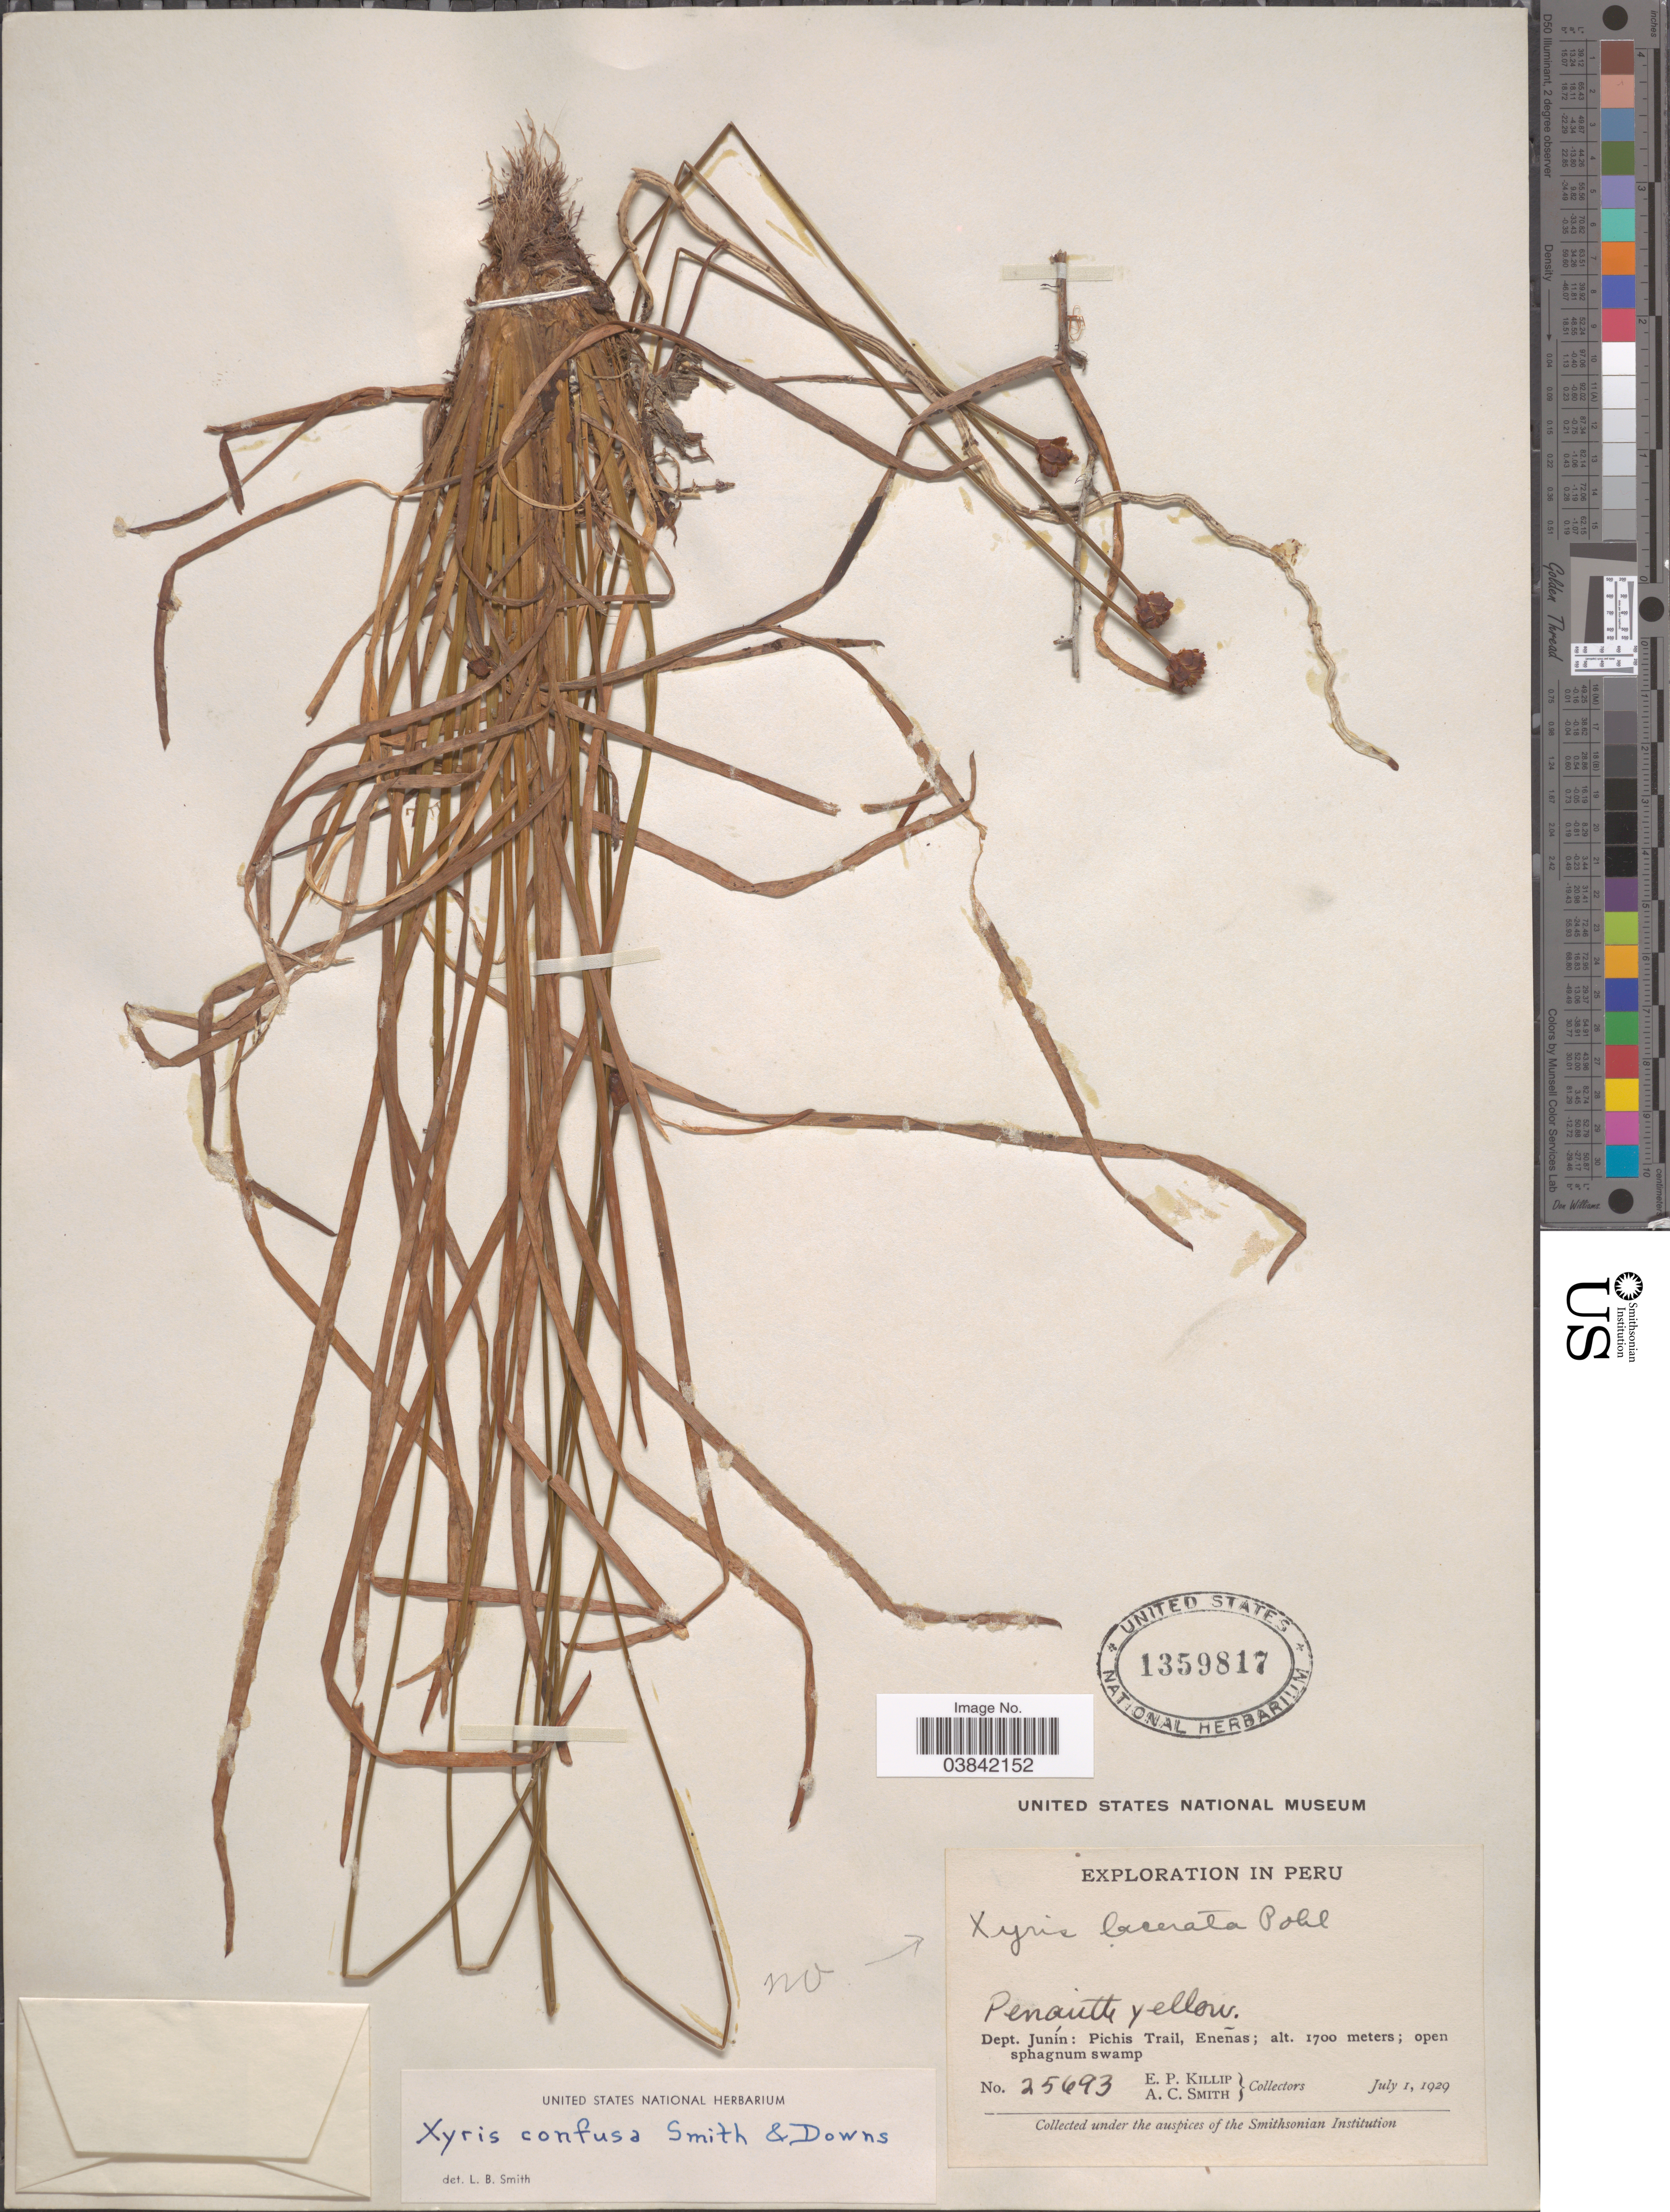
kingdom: Plantae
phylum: Tracheophyta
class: Liliopsida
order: Poales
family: Xyridaceae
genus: Xyris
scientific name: Xyris confusa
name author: L.B. Sm. & Downs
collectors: E. P. Killip & A. C. Smith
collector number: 25693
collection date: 1929-07-01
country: Peru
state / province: Junín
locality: Dept. Junín: Pichis Trail, Eneñas.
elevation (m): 1700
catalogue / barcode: US 1359817